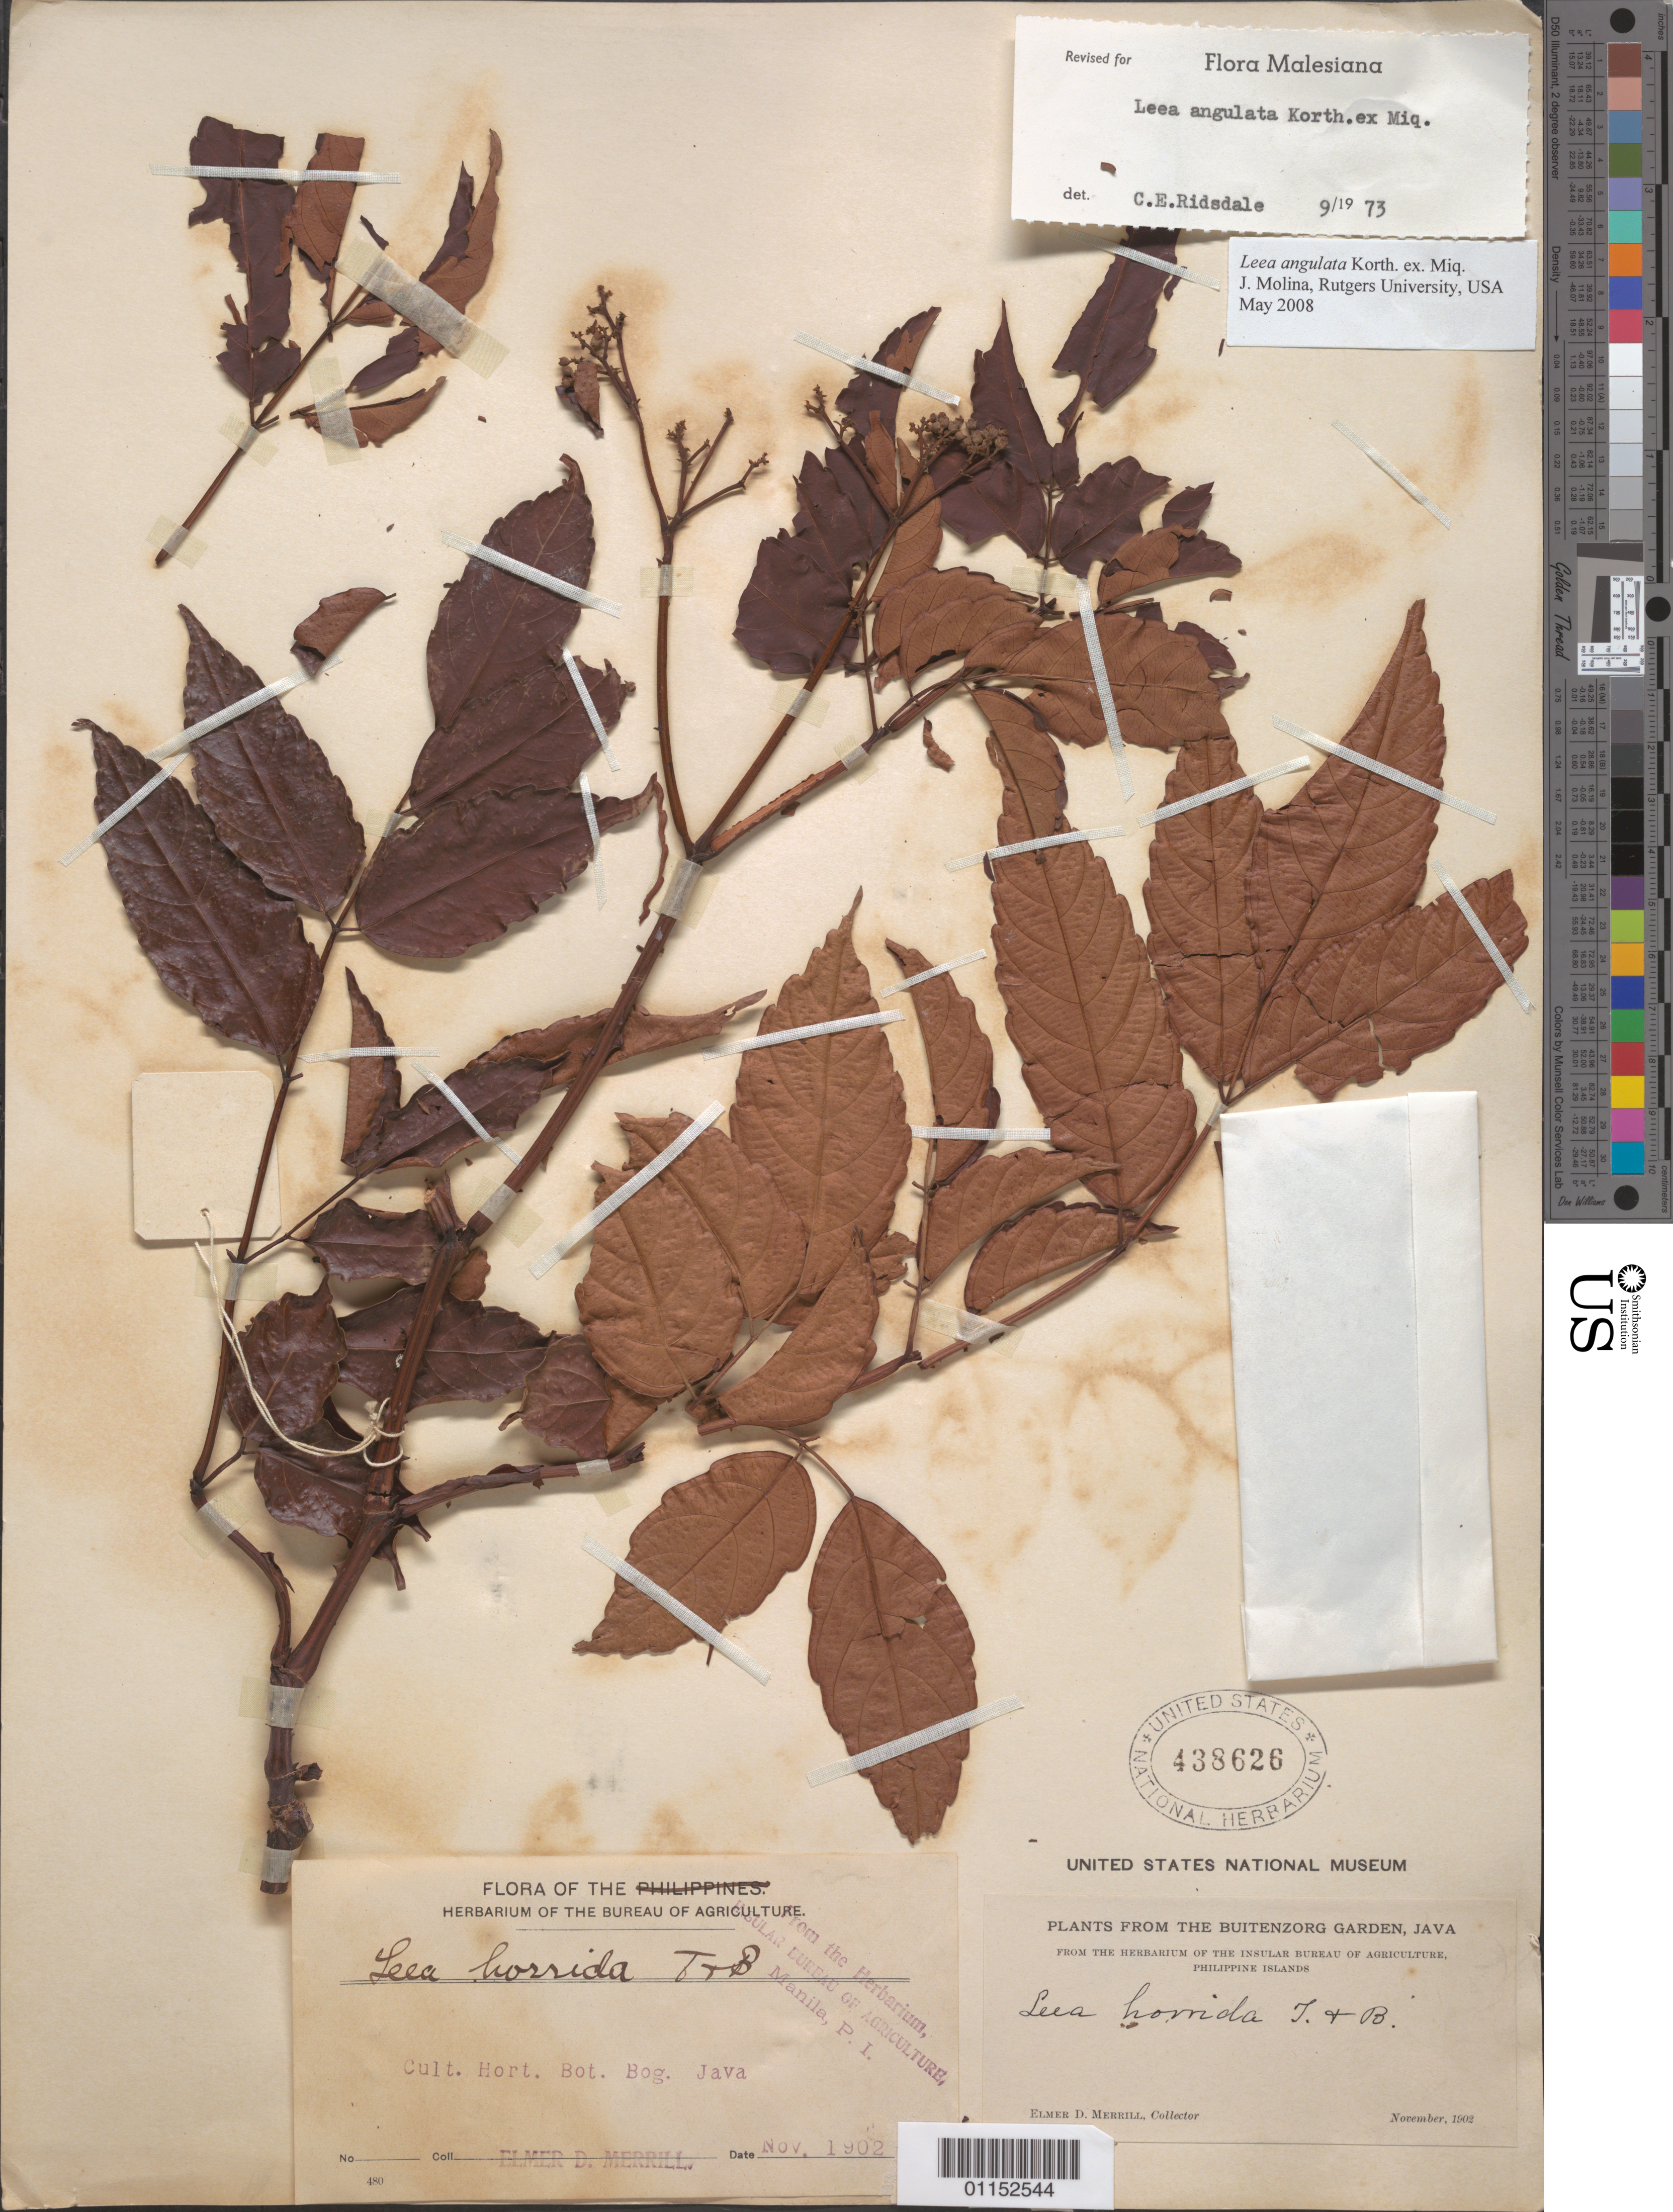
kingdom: Plantae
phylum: Tracheophyta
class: Magnoliopsida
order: Vitales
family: Vitaceae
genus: Leea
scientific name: Leea angulata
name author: Korth. ex Miq.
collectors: E. D. Merrill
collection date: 1902-11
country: Indonesia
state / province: Java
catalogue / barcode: US 438626